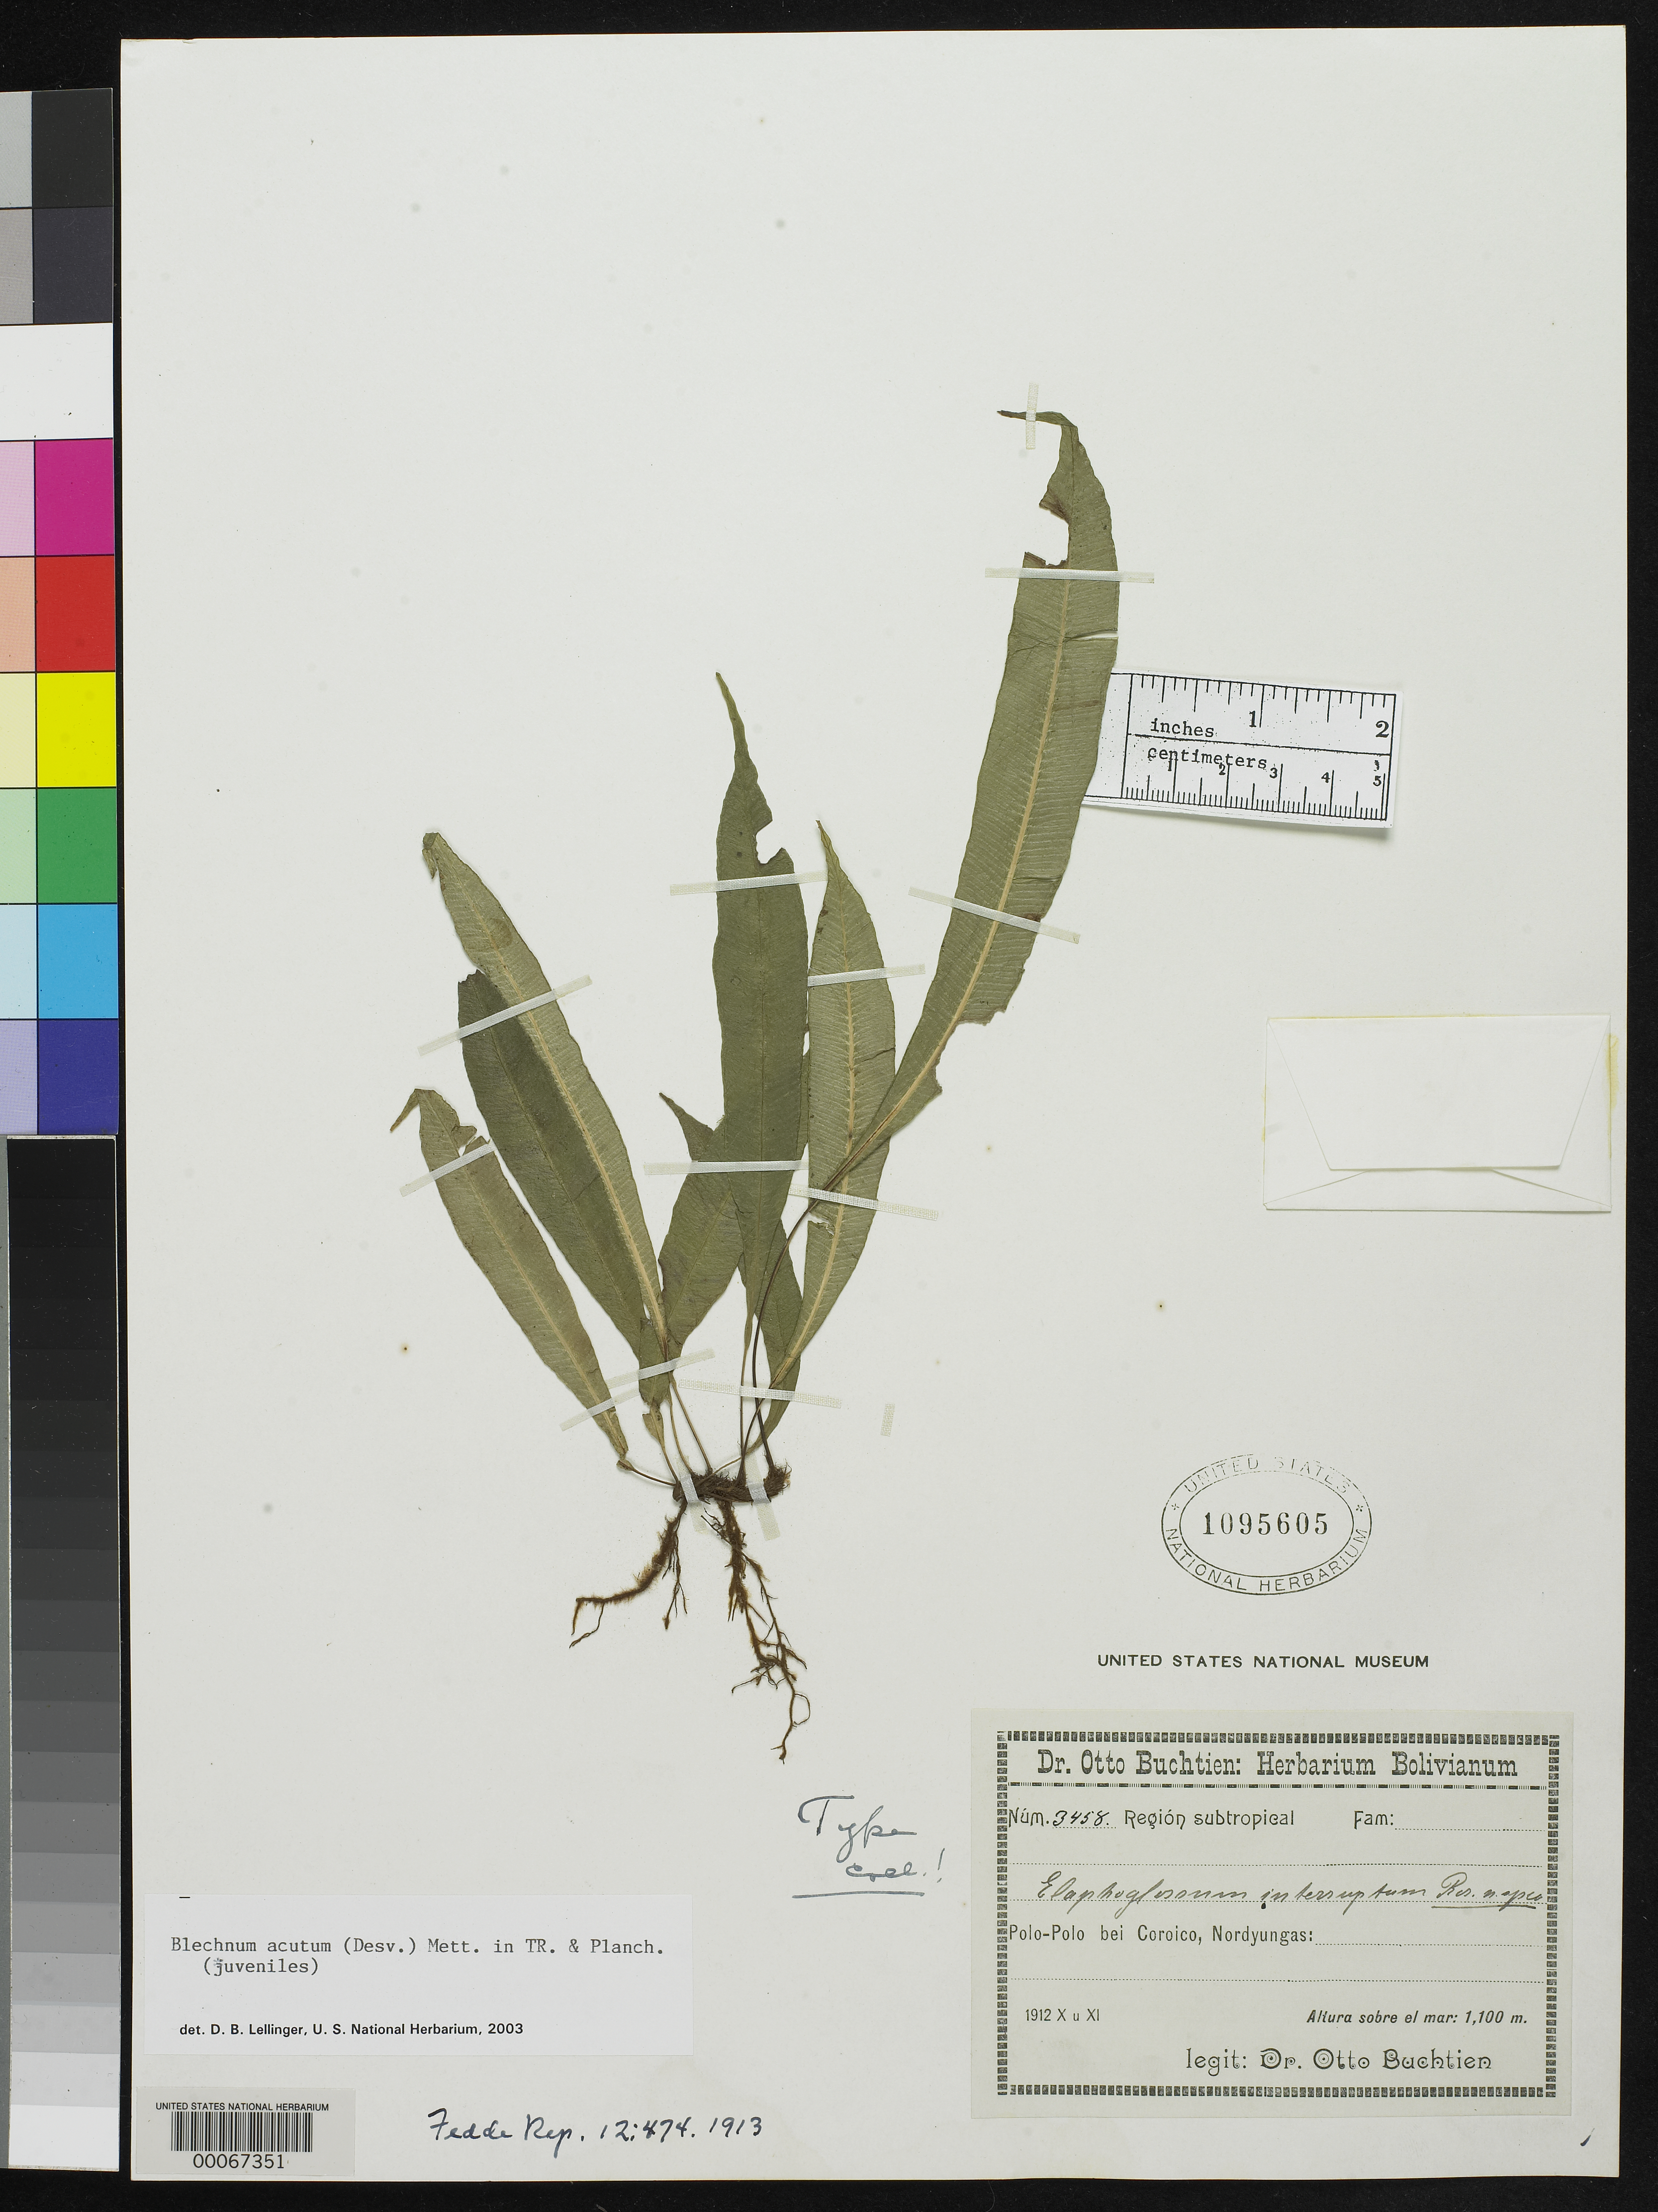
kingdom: Plantae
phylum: Tracheophyta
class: Polypodiopsida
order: Polypodiales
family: Dryopteridaceae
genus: Elaphoglossum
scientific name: Elaphoglossum interruptum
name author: Rosenst.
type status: Isotype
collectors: O. Buchtien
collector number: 3458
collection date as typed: Oct 1912 to -- Nov 1912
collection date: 1912-10/1912-11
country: Bolivia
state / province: La Paz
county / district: Nor Yungas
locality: Yungas, Polo-Polo prope Coroico.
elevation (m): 900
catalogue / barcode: US 1095605